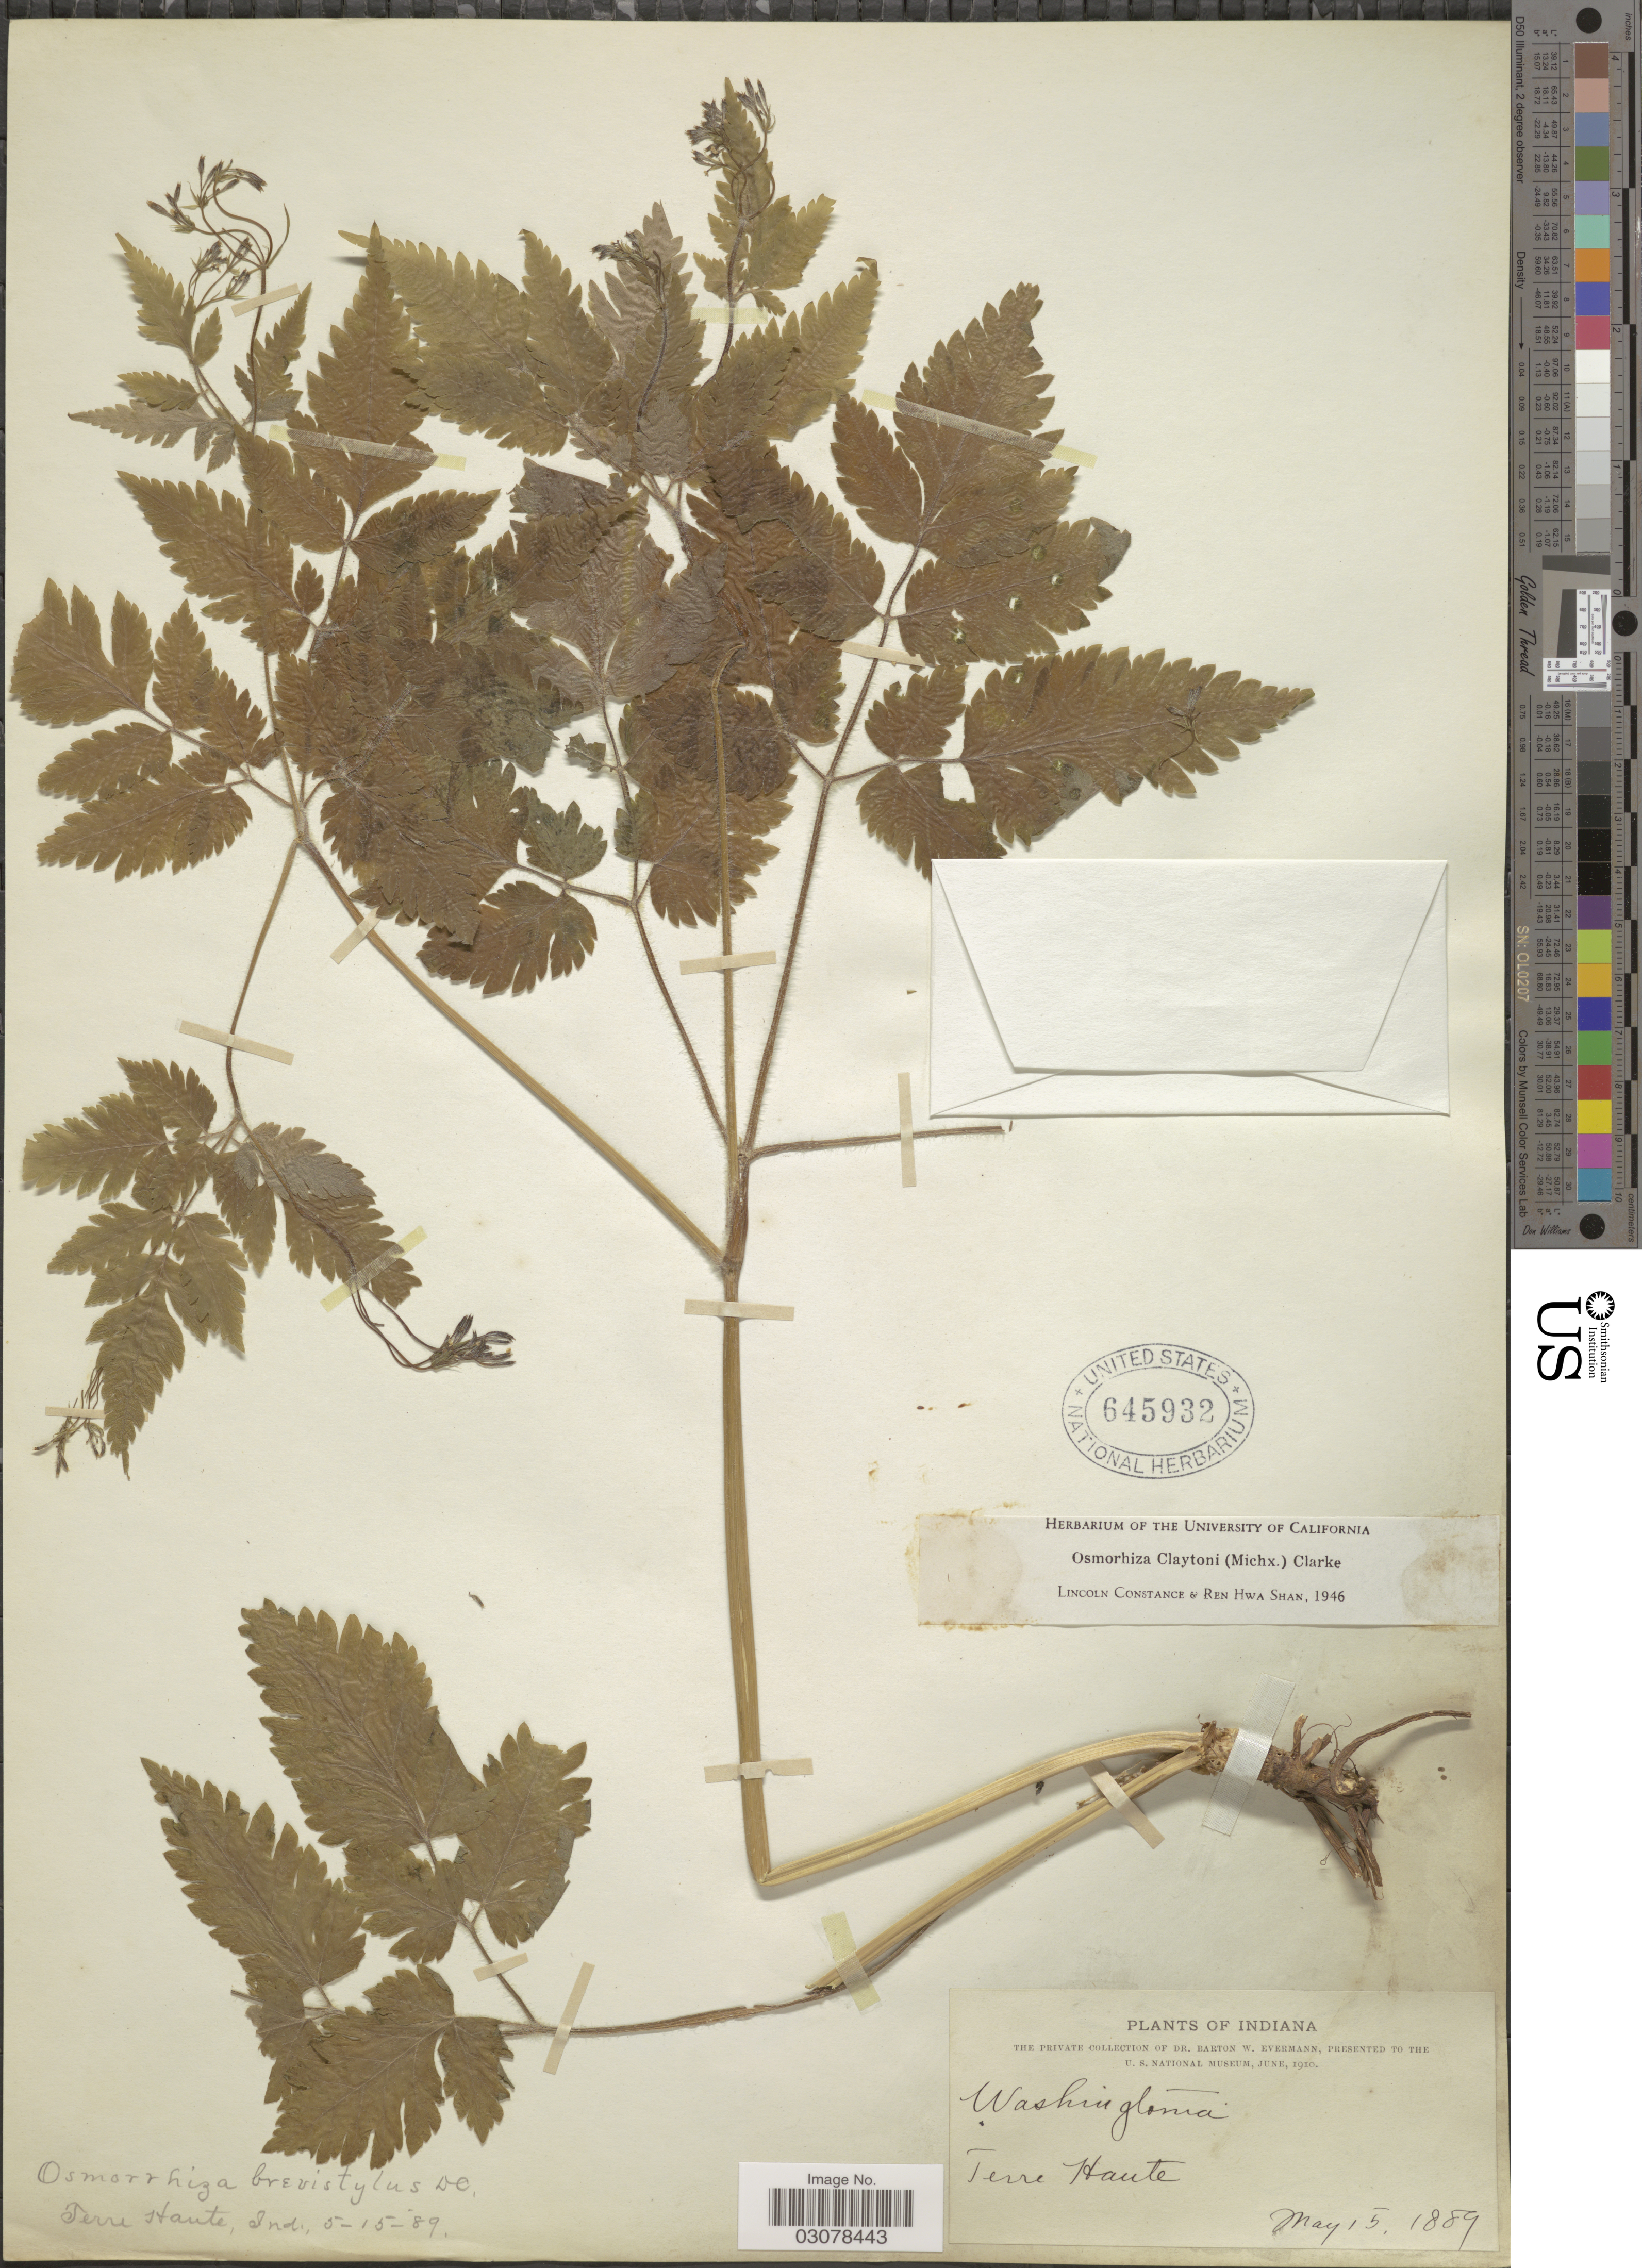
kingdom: Plantae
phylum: Tracheophyta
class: Magnoliopsida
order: Apiales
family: Apiaceae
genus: Osmorhiza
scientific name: Osmorhiza claytonii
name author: (Michx.) C.B. Clarke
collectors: ex Collection of Dr. B. W. Evermann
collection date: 1889-05-15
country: United States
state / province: Indiana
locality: Terre Haute.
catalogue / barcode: US 645932